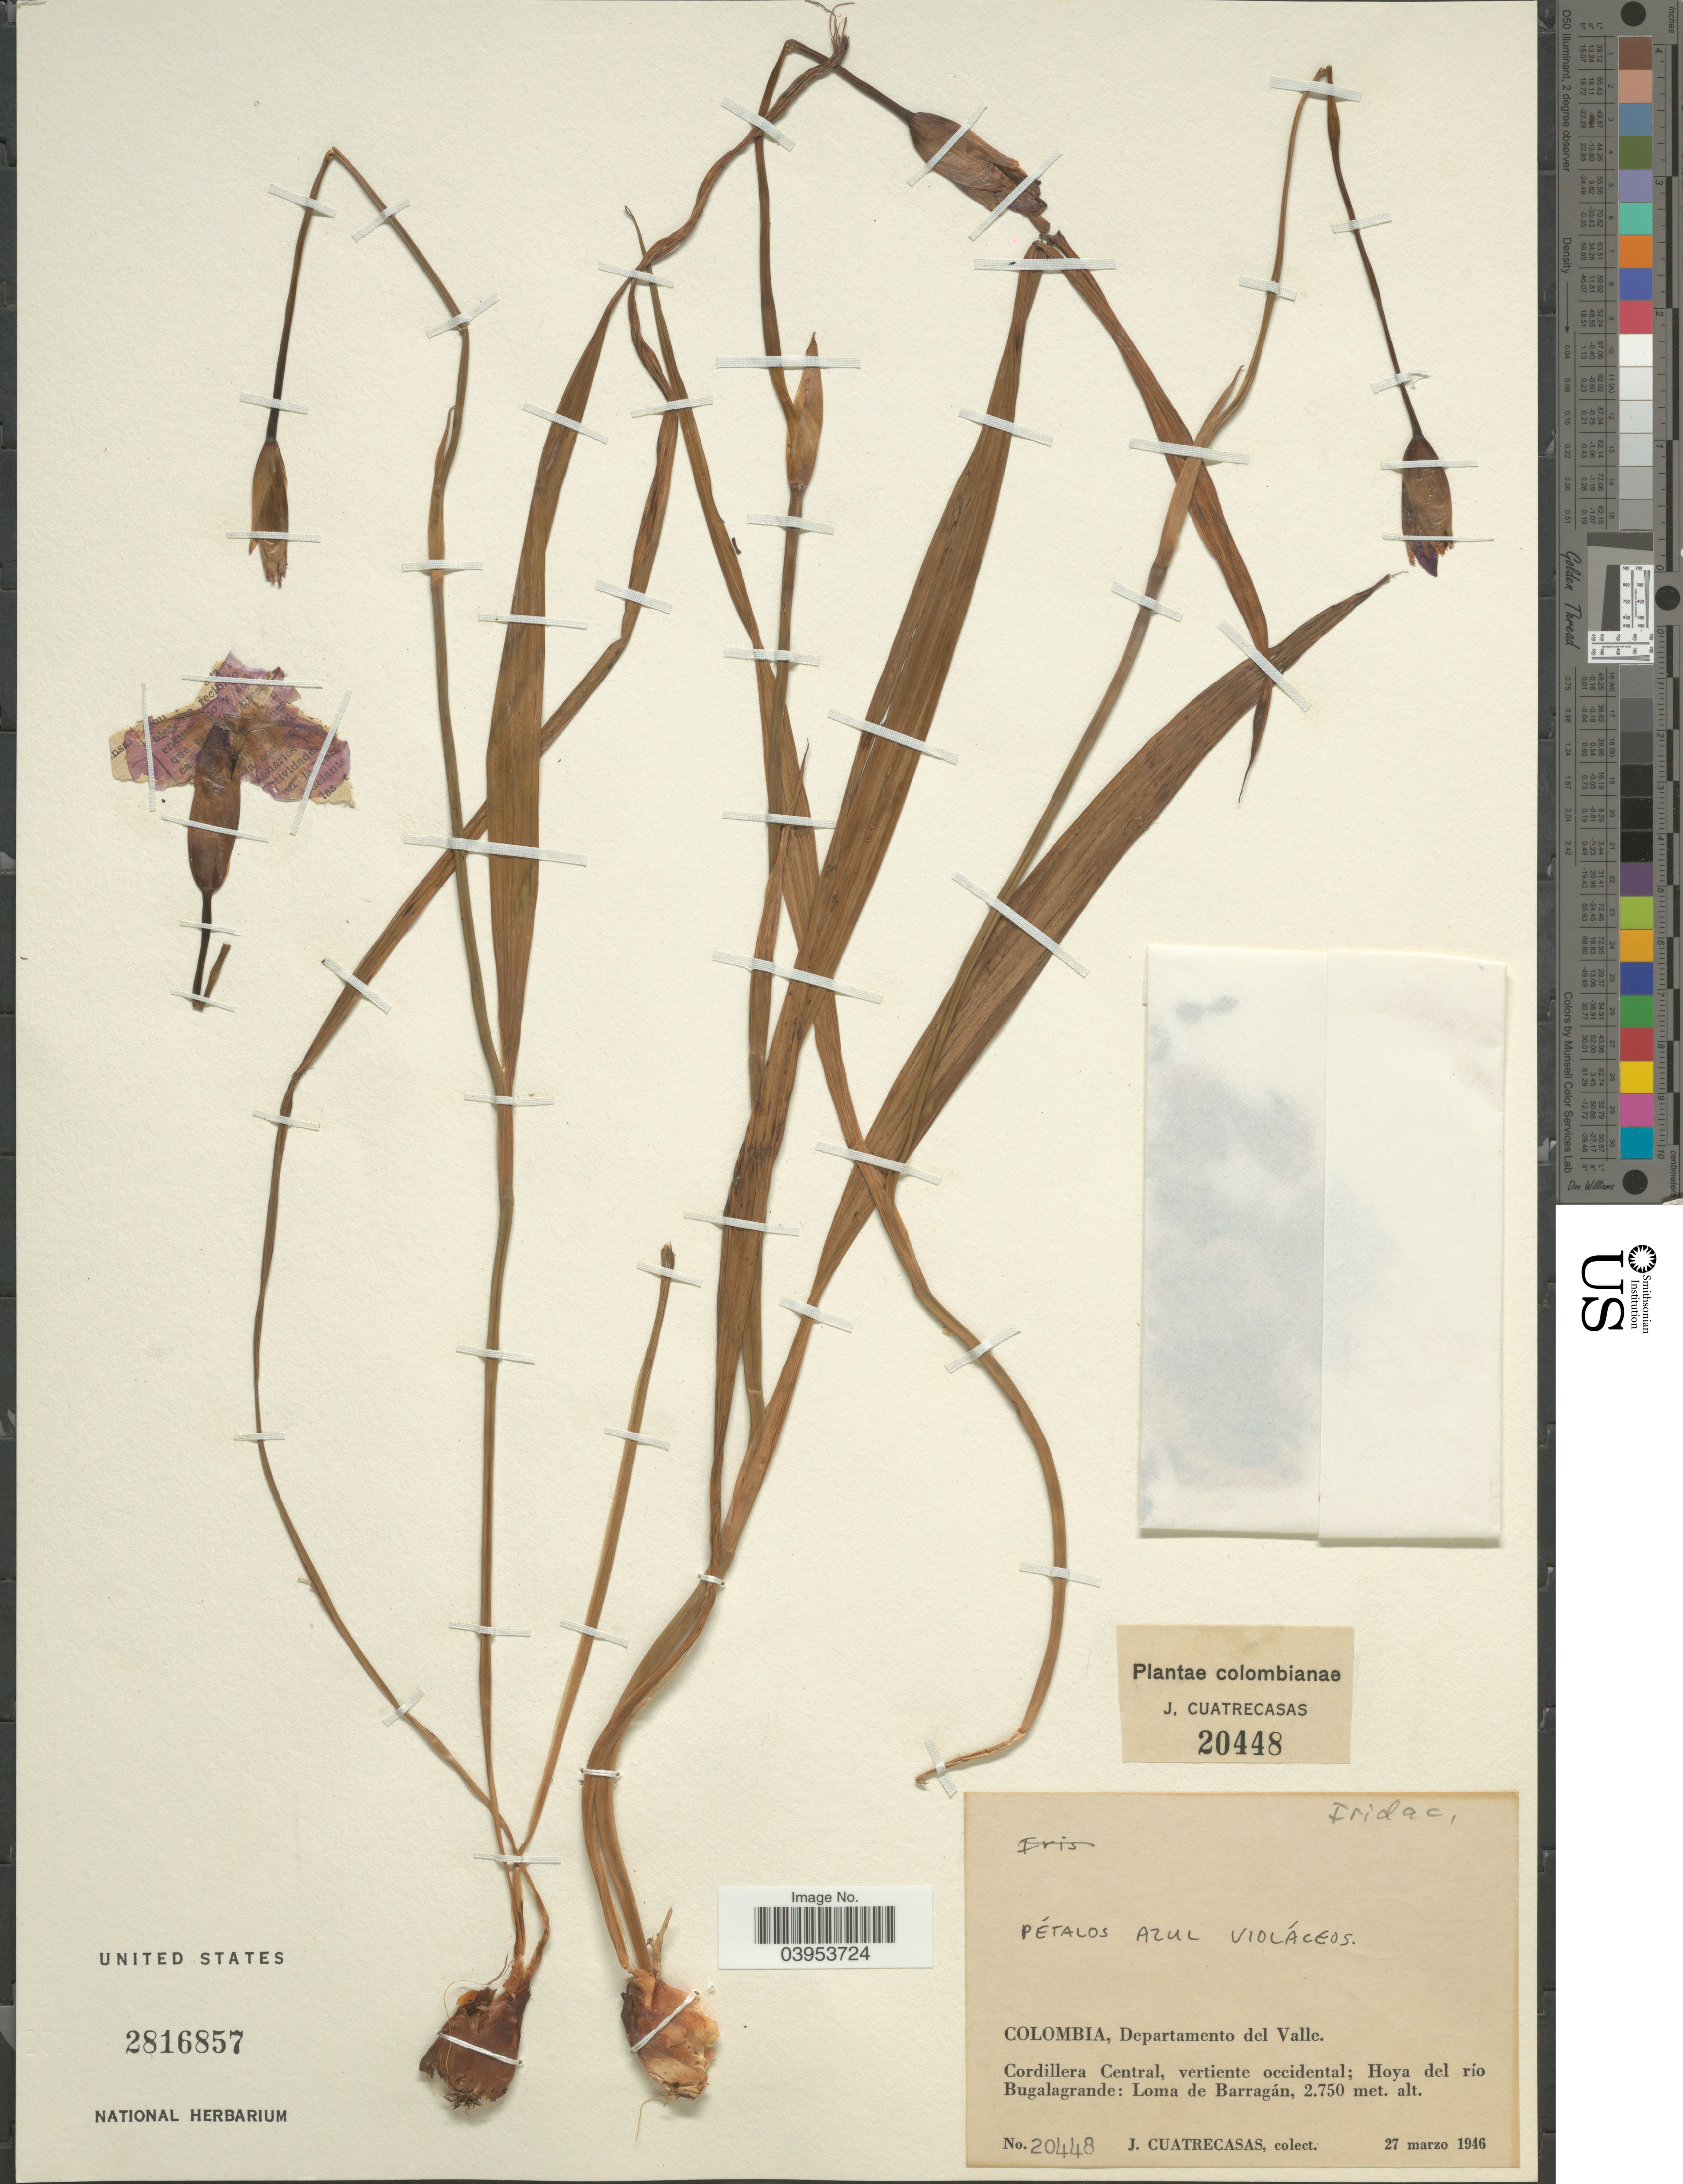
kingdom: Plantae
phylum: Tracheophyta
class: Liliopsida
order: Asparagales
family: Iridaceae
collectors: J. Cuatrecasas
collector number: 20448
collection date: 1946-03-27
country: Colombia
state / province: Valle del Cauca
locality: Departamento del Valle. Cordillera Central, vertiente occidental; Hoya del río Bugalagrande: Loma de Barragán.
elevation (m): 2750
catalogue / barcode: US 2816857